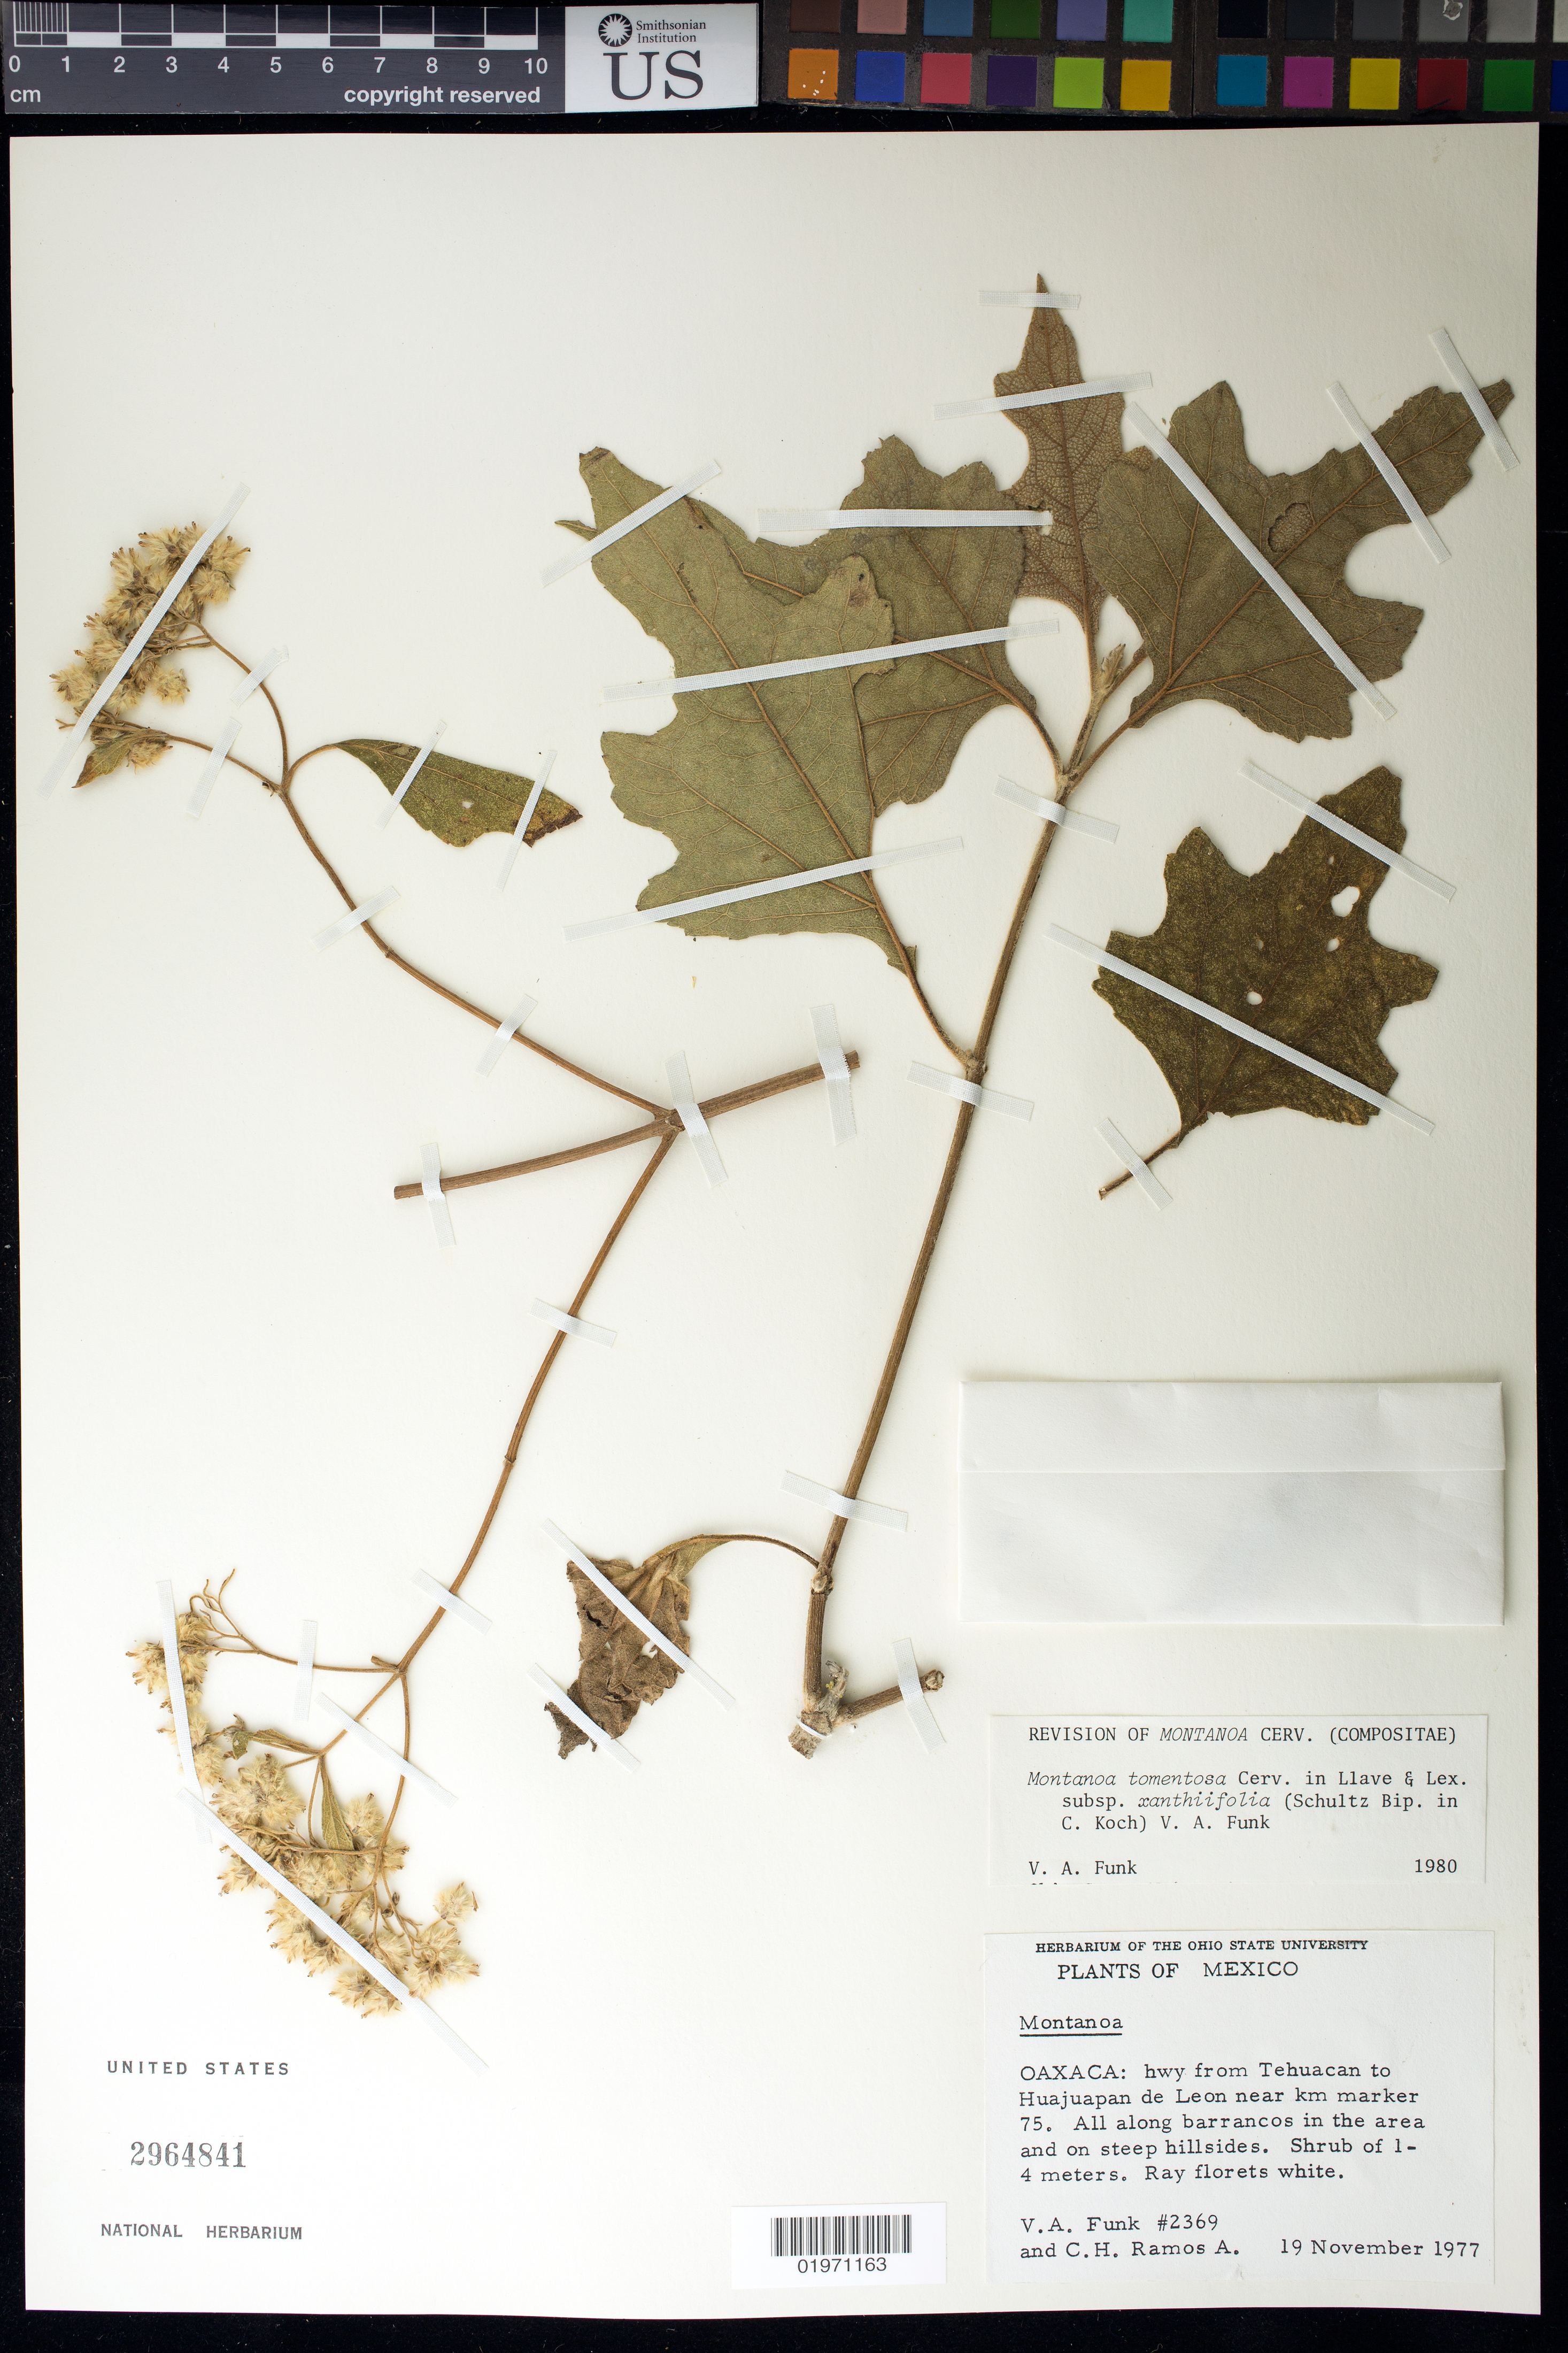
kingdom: Plantae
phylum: Tracheophyta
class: Magnoliopsida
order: Asterales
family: Asteraceae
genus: Montanoa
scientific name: Montanoa tomentosa subsp. xanthiifolia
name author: (Sch. Bip. in C. Koch) V.A. Funk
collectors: V. Funk & C. H. Ramos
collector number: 2369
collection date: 1977-11-19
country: Mexico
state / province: Puebla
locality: Hwy from Tehuacan to Huajuapan de Leon near km marker 75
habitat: All along barrancos in the area and on steep hillsides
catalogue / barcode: US 2964841